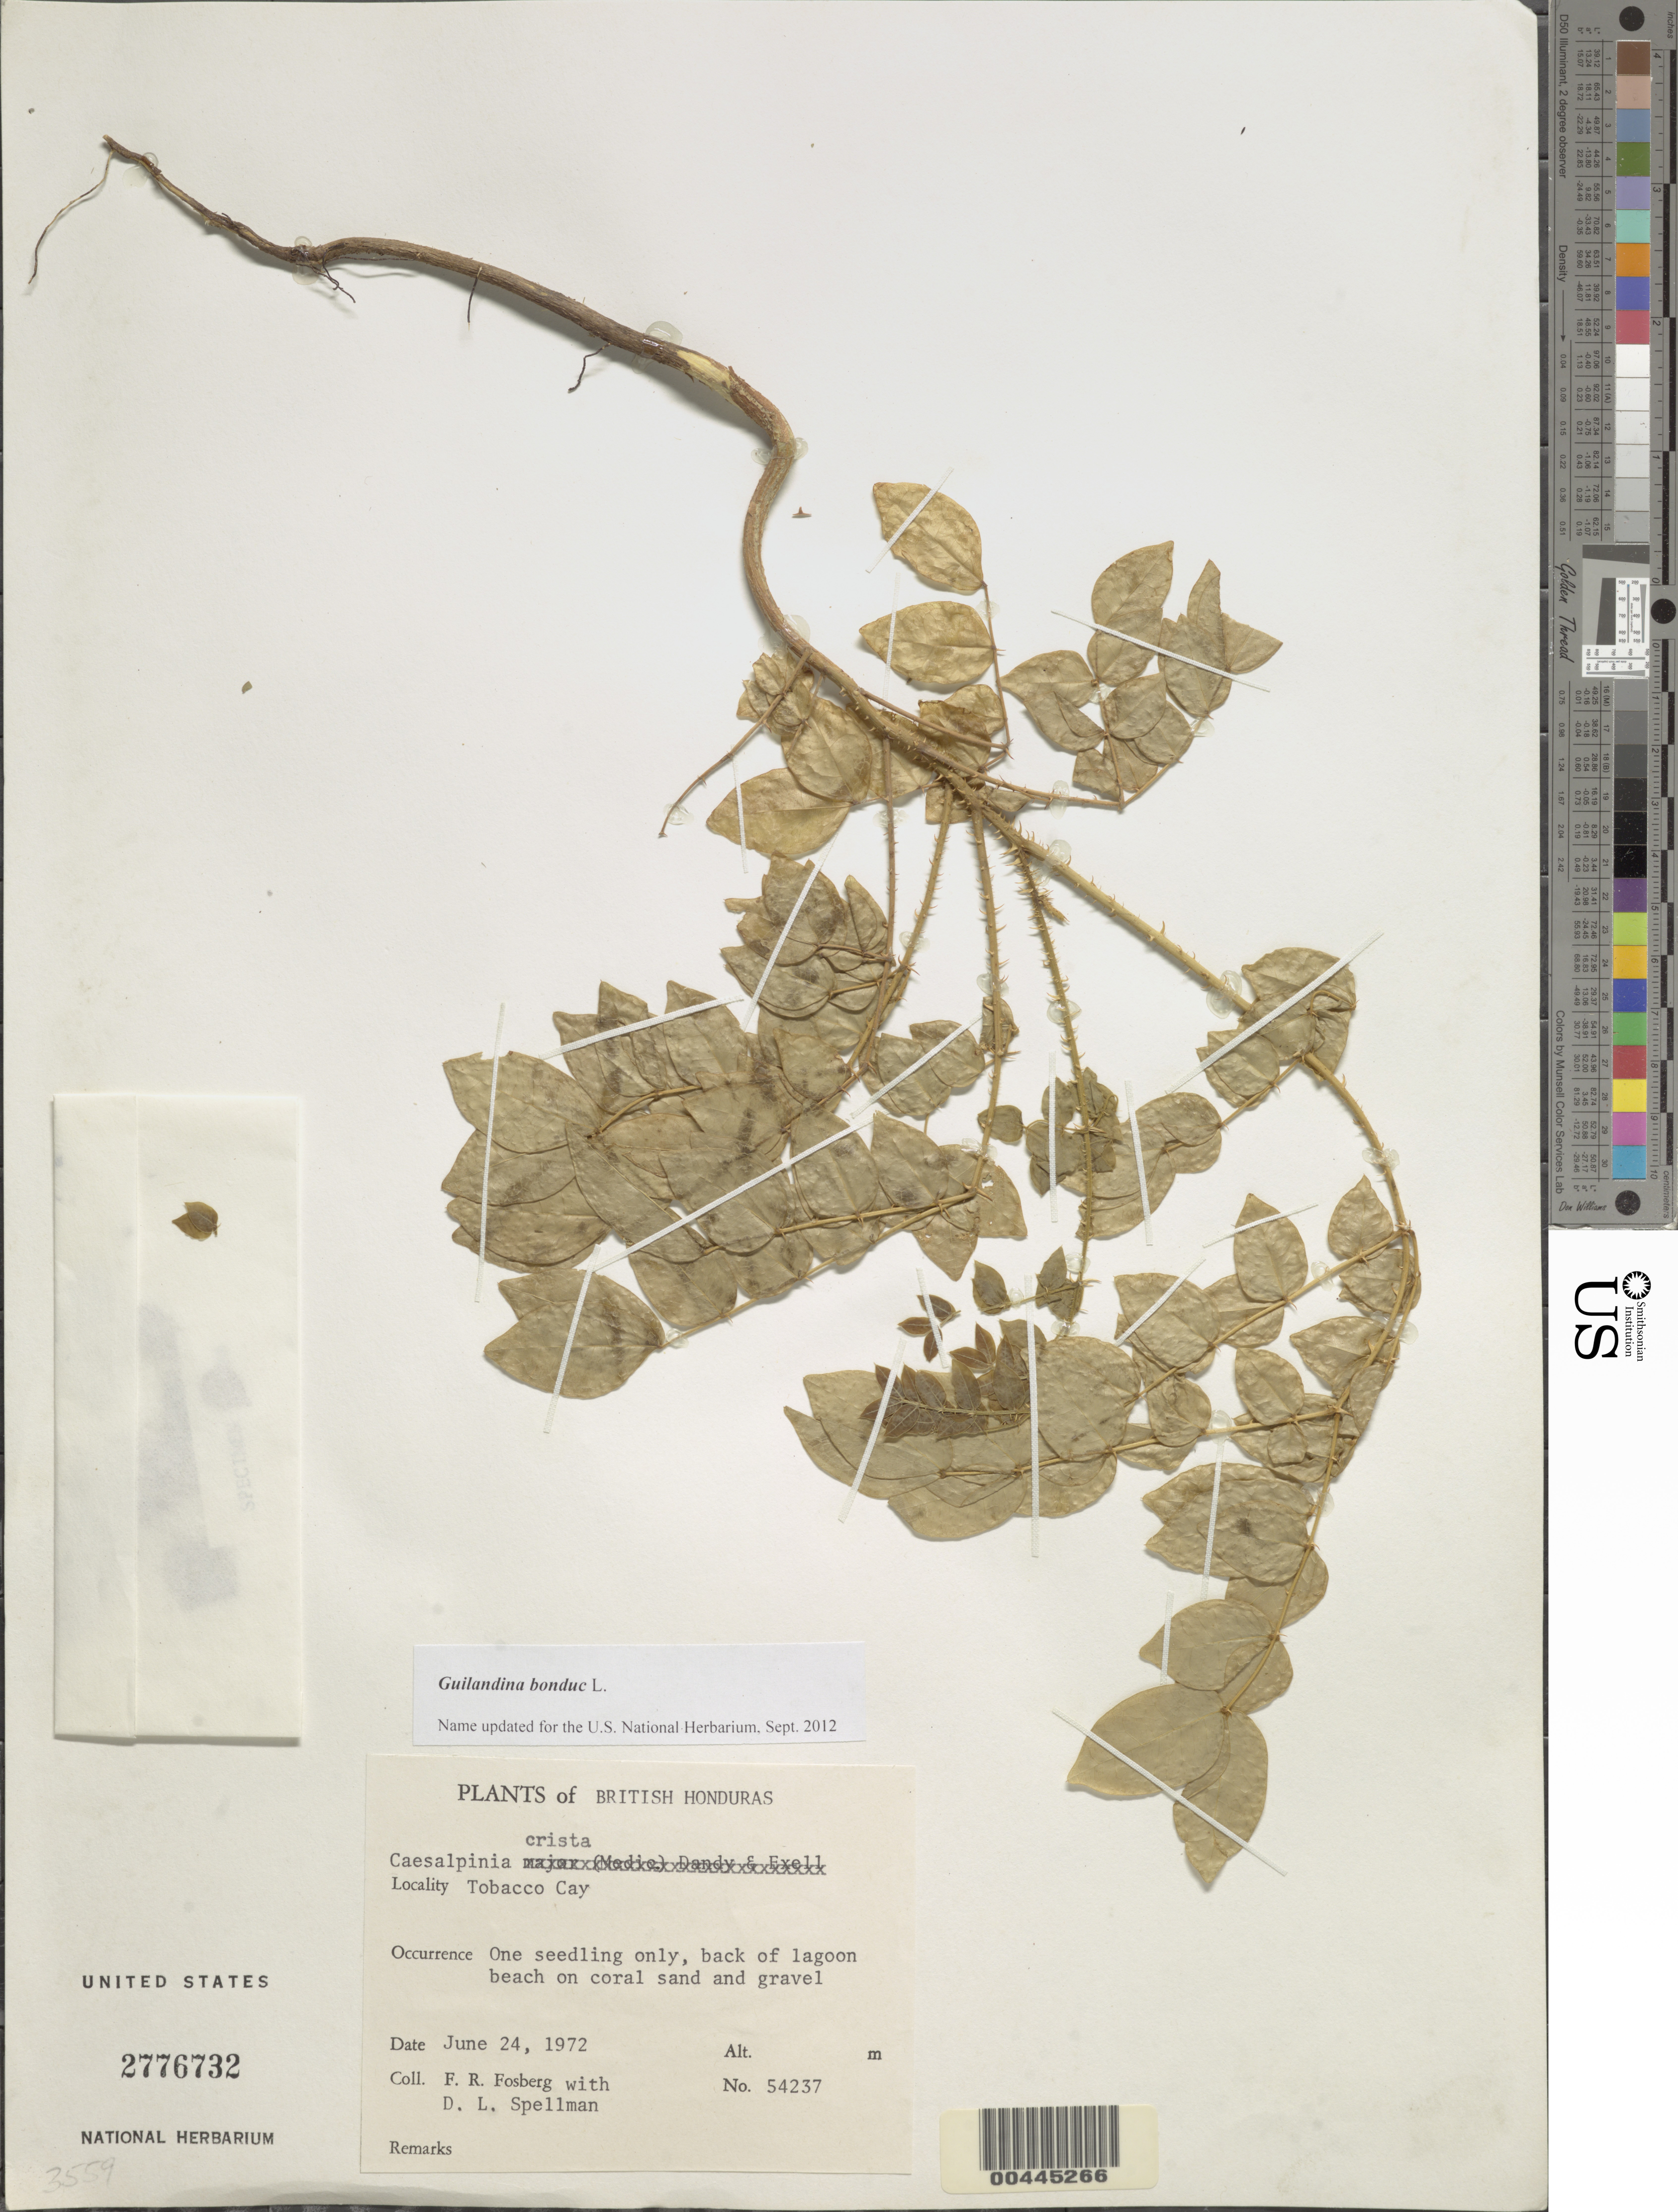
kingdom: Plantae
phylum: Tracheophyta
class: Magnoliopsida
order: Fabales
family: Fabaceae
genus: Guilandina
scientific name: Guilandina bonduc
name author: L.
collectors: F. R. Fosberg & D. L. Spellman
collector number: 54237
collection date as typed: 24 Jun 1972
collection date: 1972-06-24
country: Belize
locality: Tobacco Cay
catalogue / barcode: US 2776732